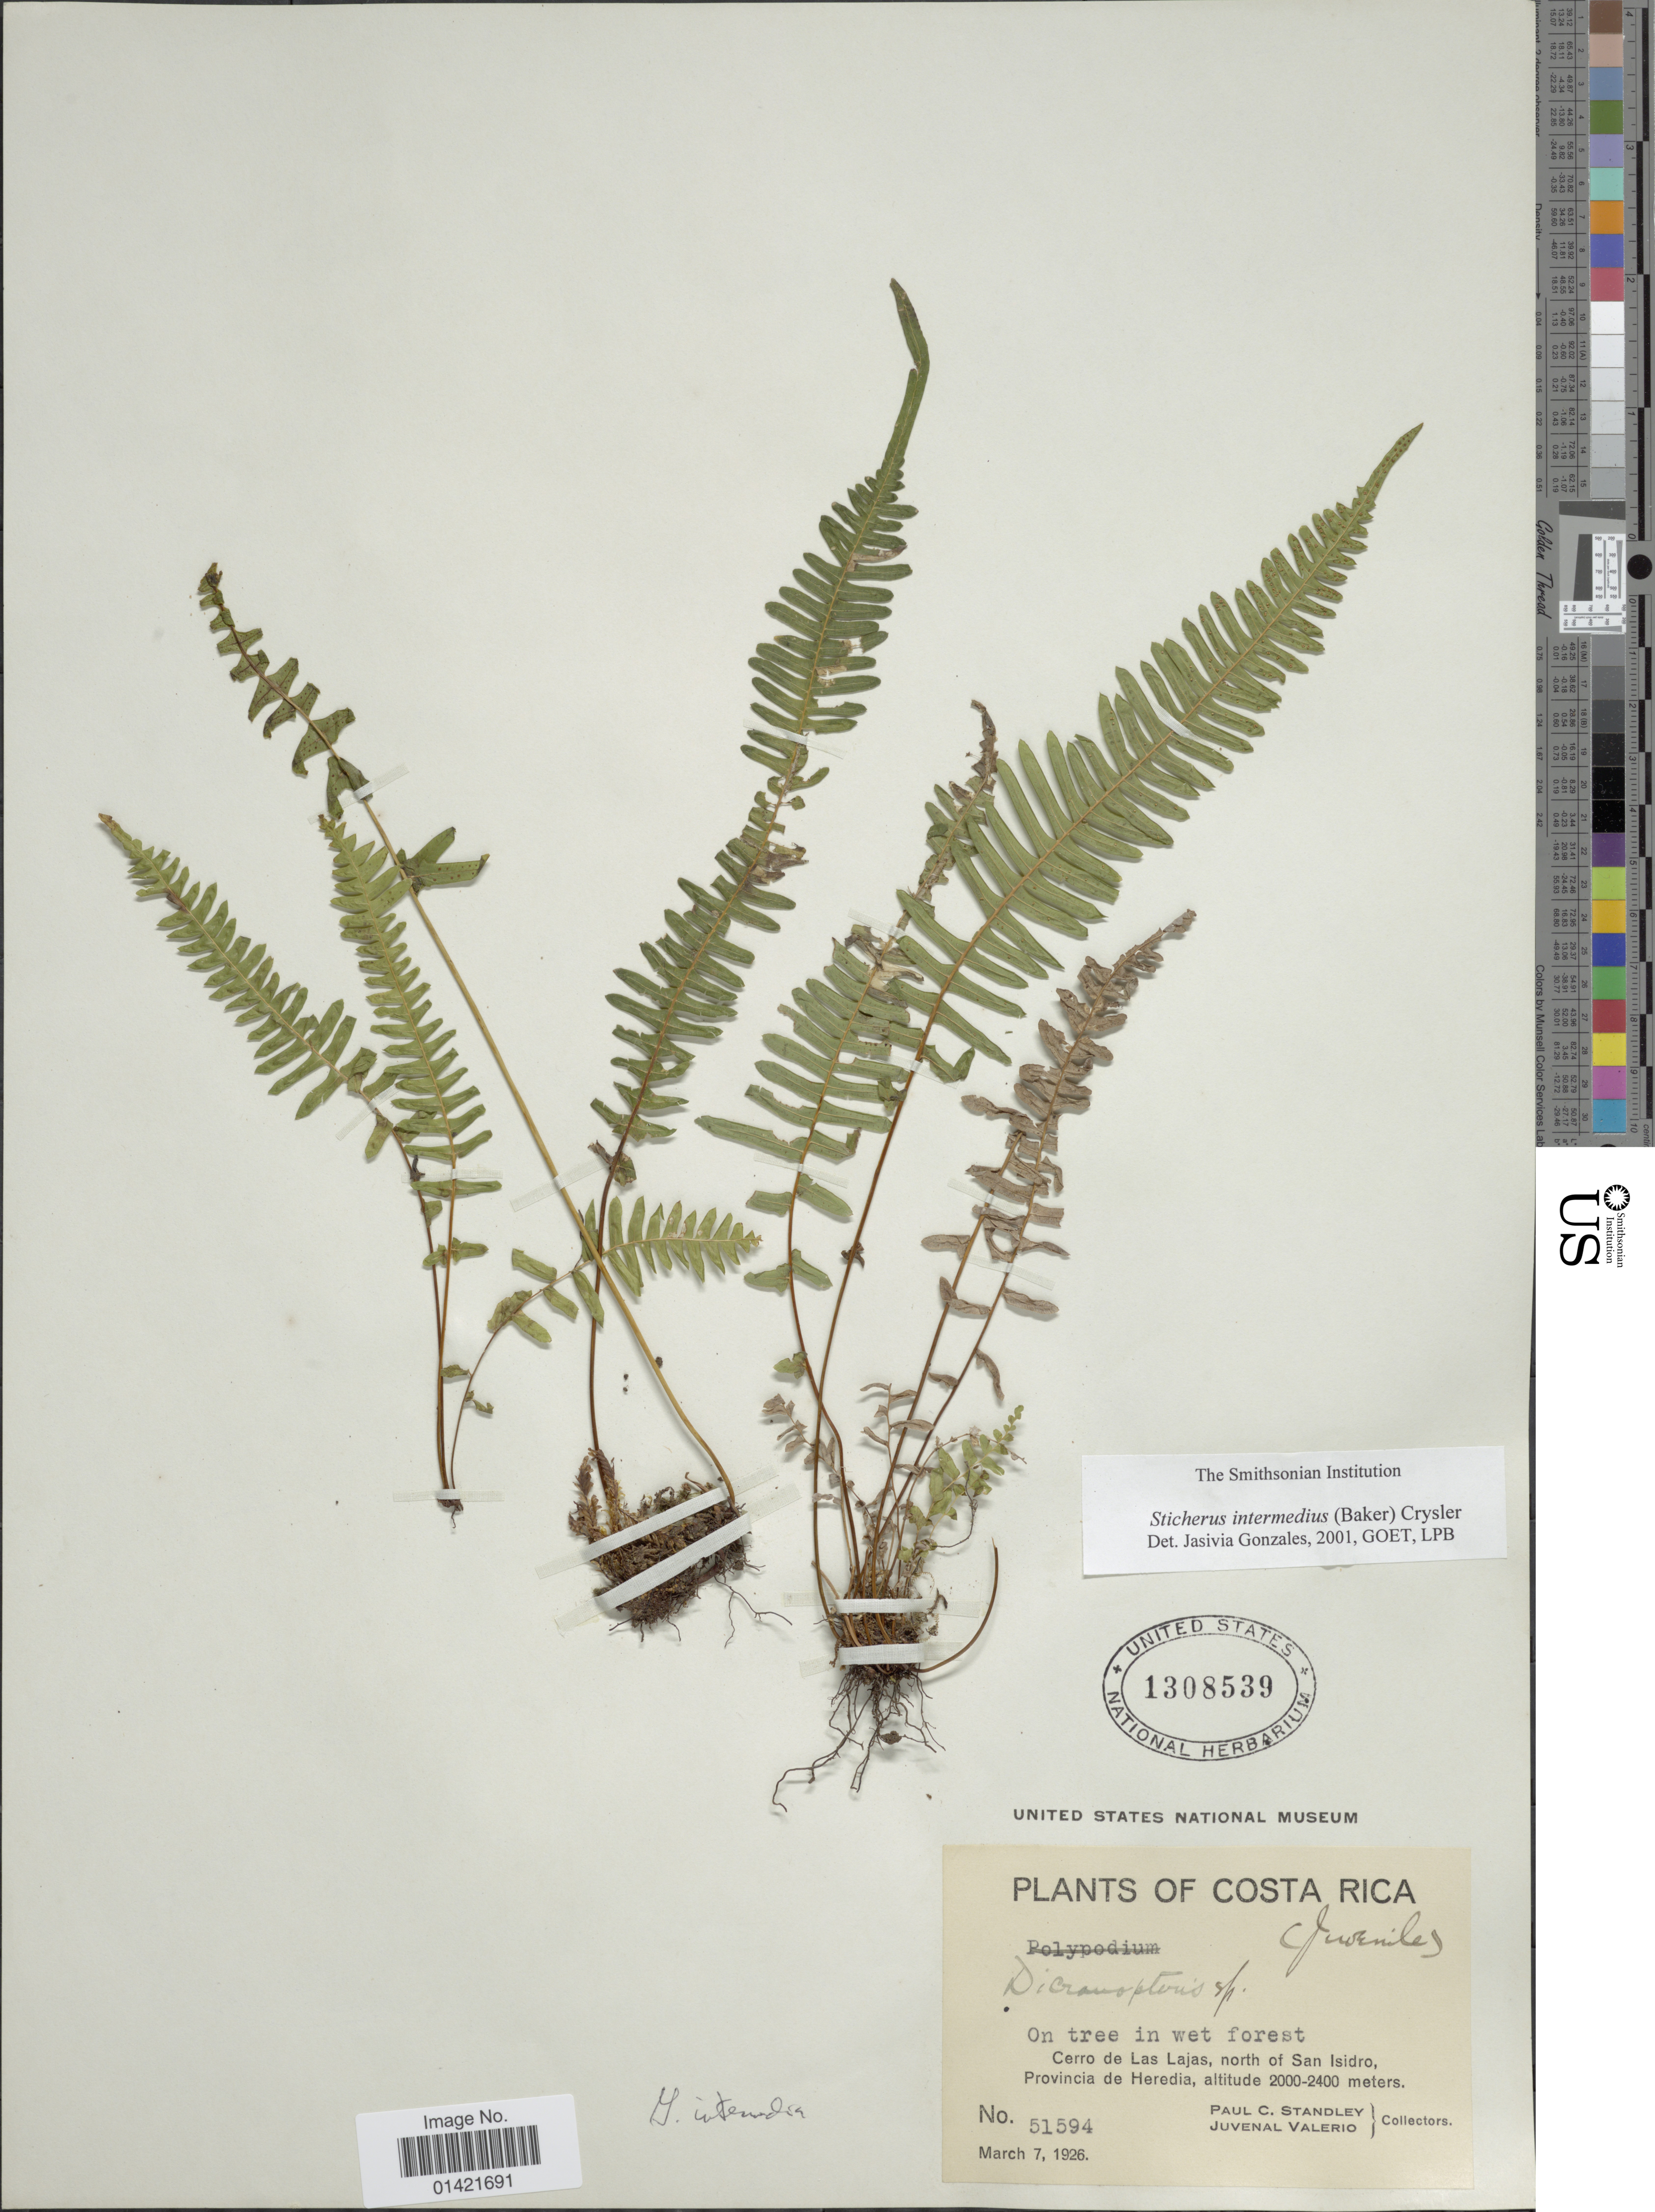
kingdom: Plantae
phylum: Tracheophyta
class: Polypodiopsida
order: Gleicheniales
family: Gleicheniaceae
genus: Sticherus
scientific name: Sticherus intermedius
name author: (Baker) Chrysler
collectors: P. C. Standley & J. Valerio R.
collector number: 51594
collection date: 1926-03-07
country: Costa Rica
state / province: Heredia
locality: Cerro de Las Lakas, north of San Isidro, Provincia de Heredia.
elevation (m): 2000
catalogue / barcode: US 1308539